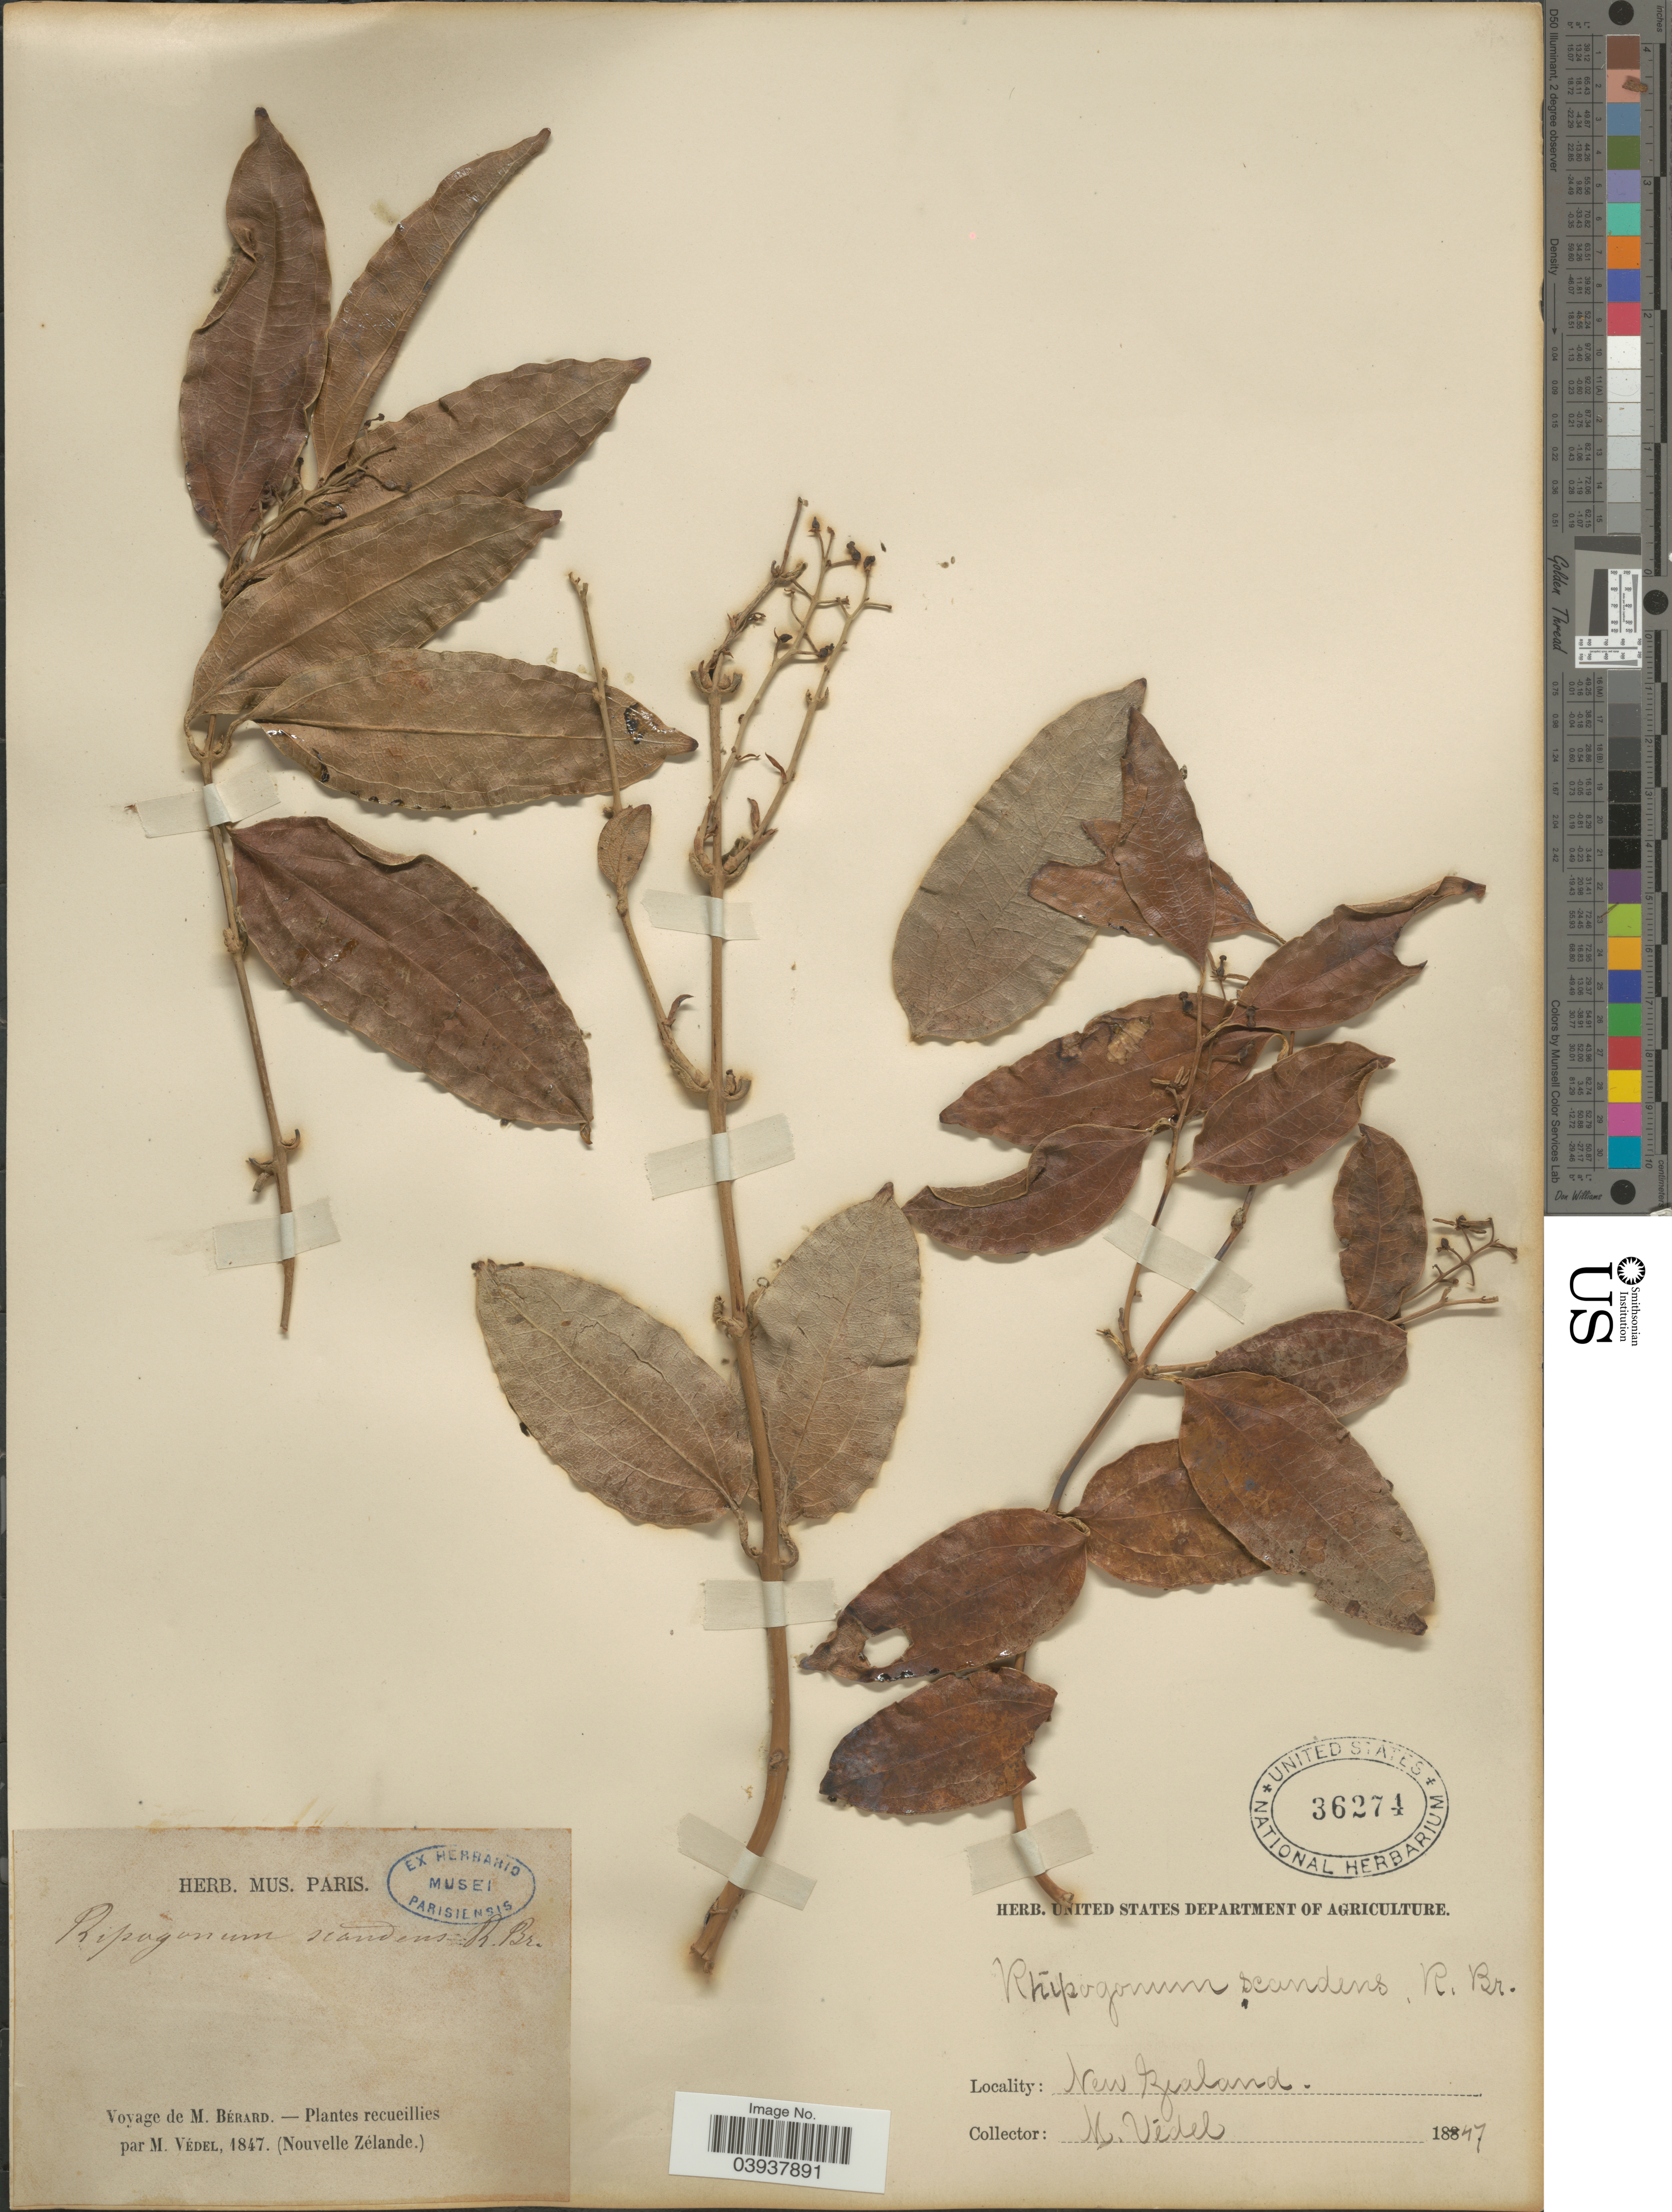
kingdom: Plantae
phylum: Tracheophyta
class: Liliopsida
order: Liliales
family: Ripogonaceae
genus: Rhipogonum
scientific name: Rhipogonum scandens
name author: J.R. Forst. & G. Forst.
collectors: M. Védel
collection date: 1847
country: New Zealand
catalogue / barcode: US 36274